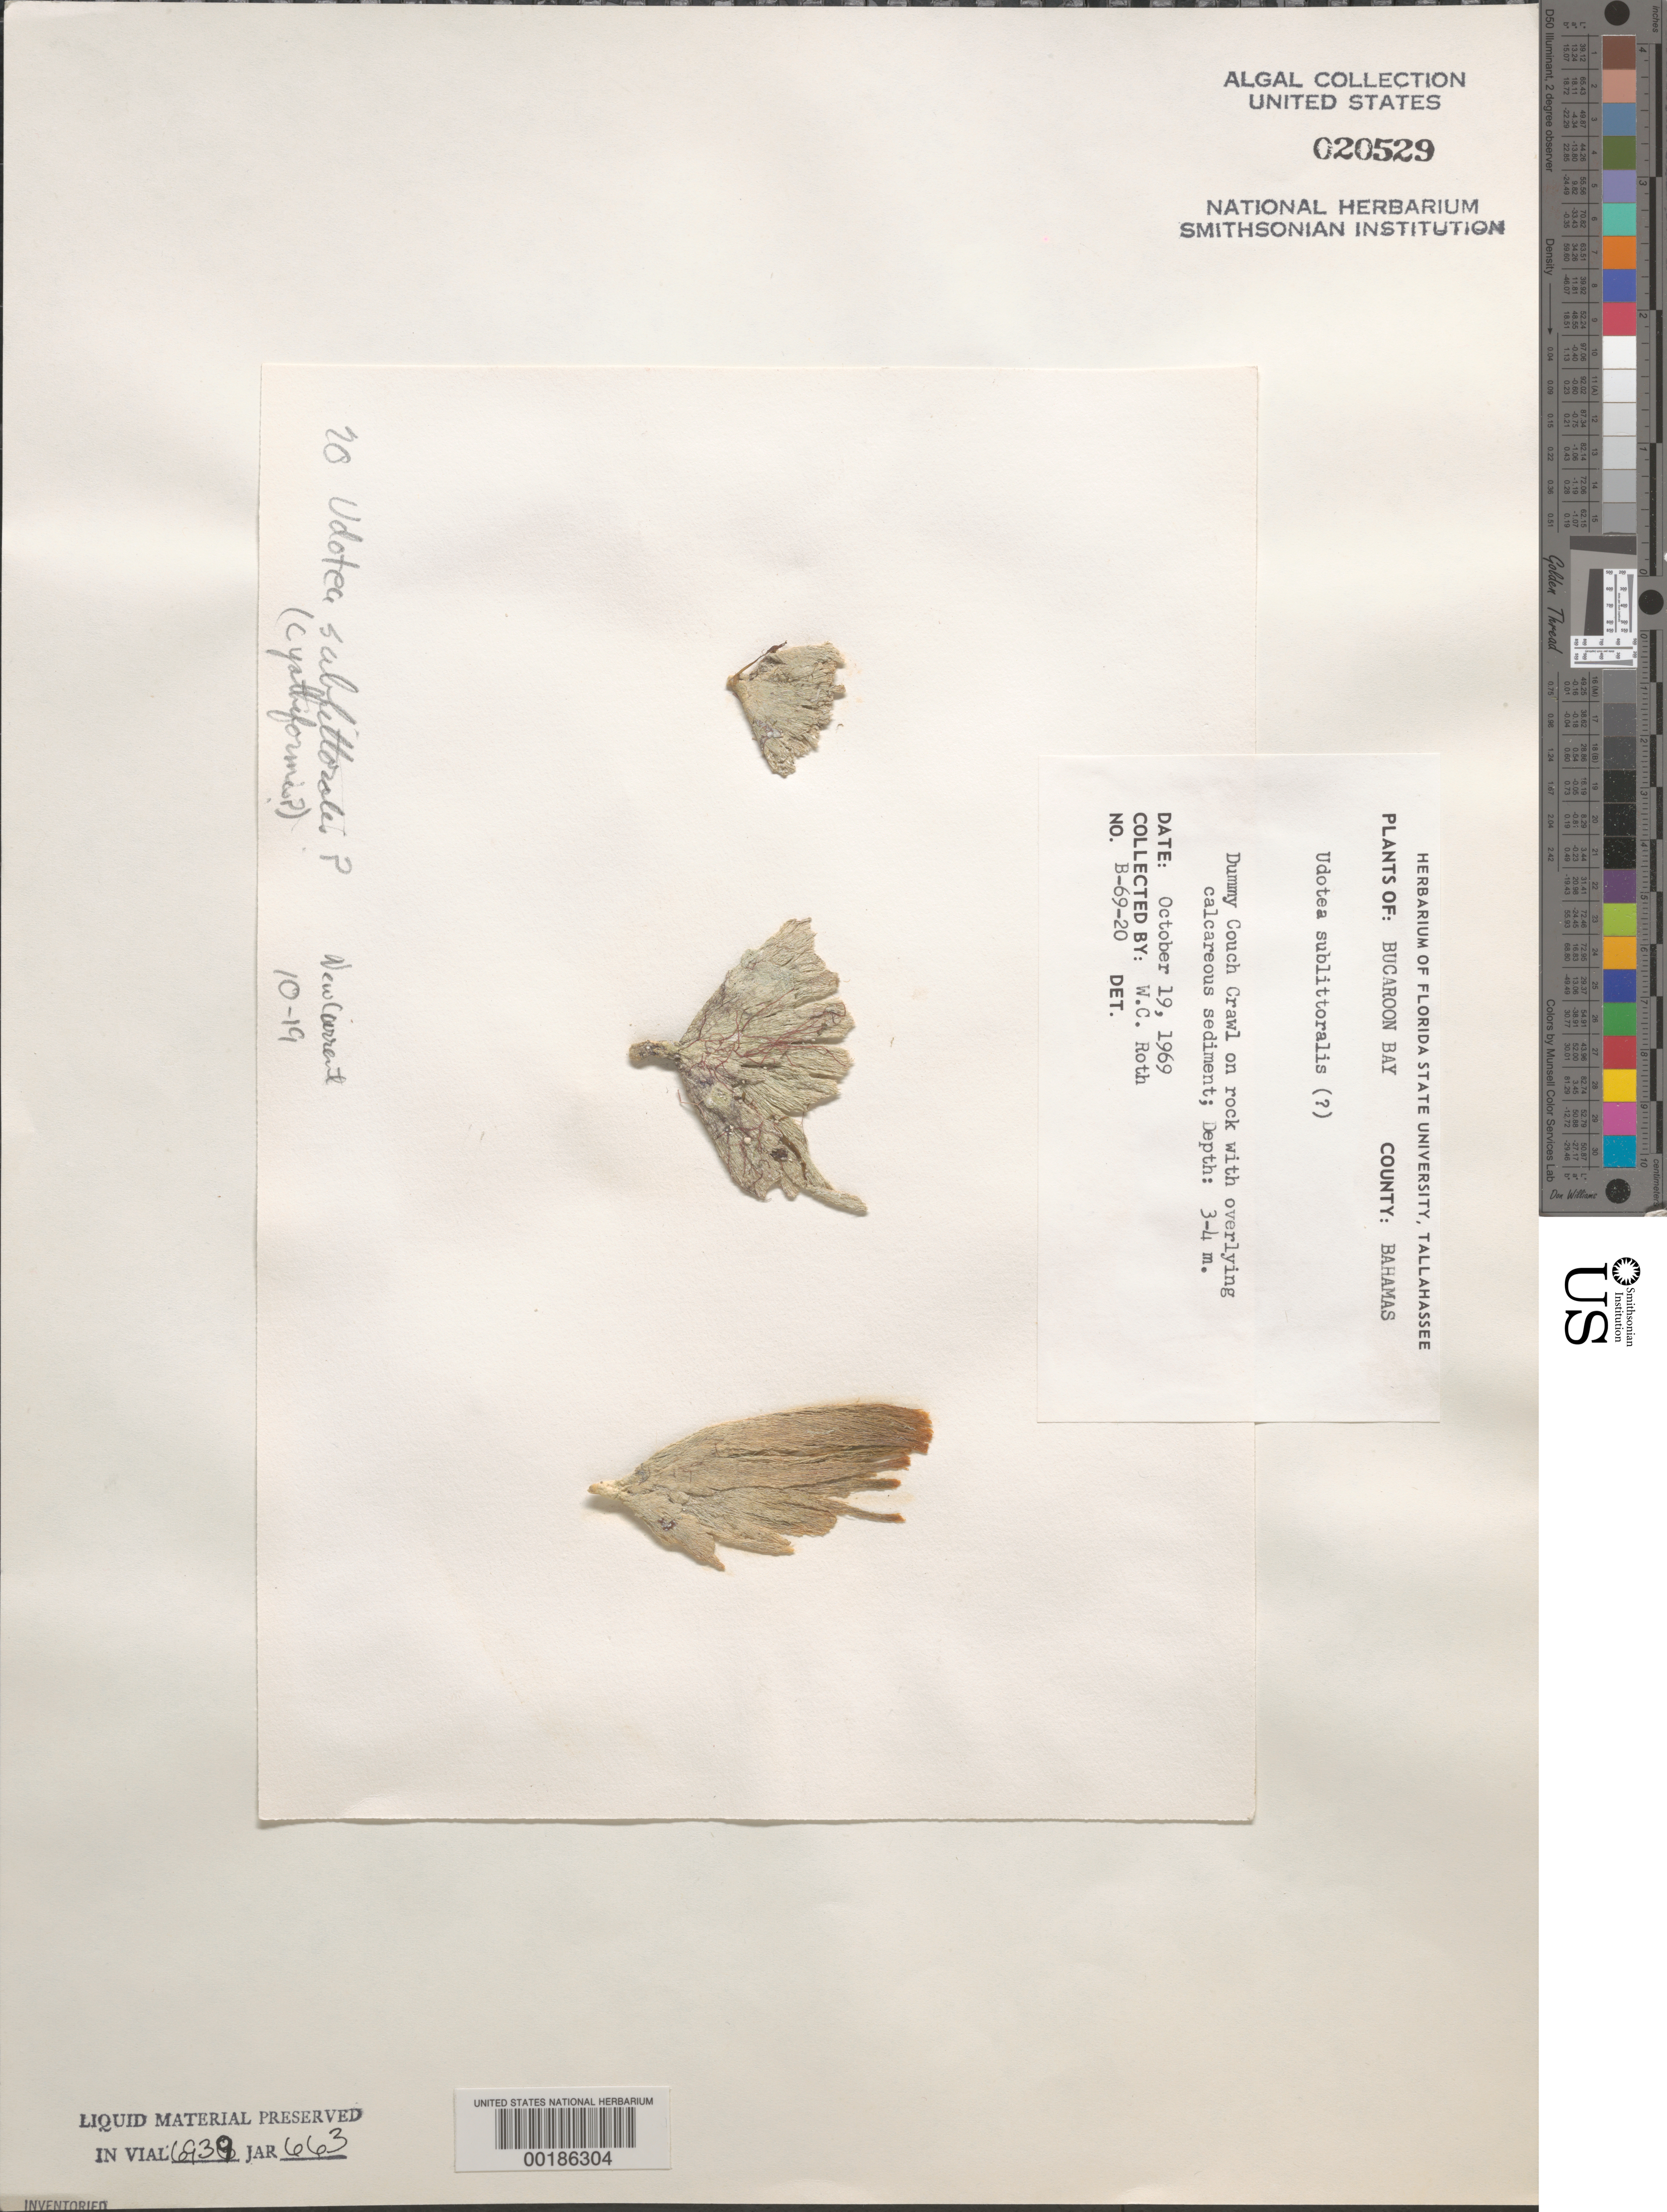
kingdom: Plantae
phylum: Chlorophyta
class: Ulvophyceae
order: Bryopsidales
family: Udoteaceae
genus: Udotea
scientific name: Udotea sublittoralis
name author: W.R. Taylor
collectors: W. C. Roth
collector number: B-69-20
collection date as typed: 19 Oct 1969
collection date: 1969-10-19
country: Bahamas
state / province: Abaco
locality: Dummy Couch Crawl, Buckaroon Bay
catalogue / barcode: US 20529